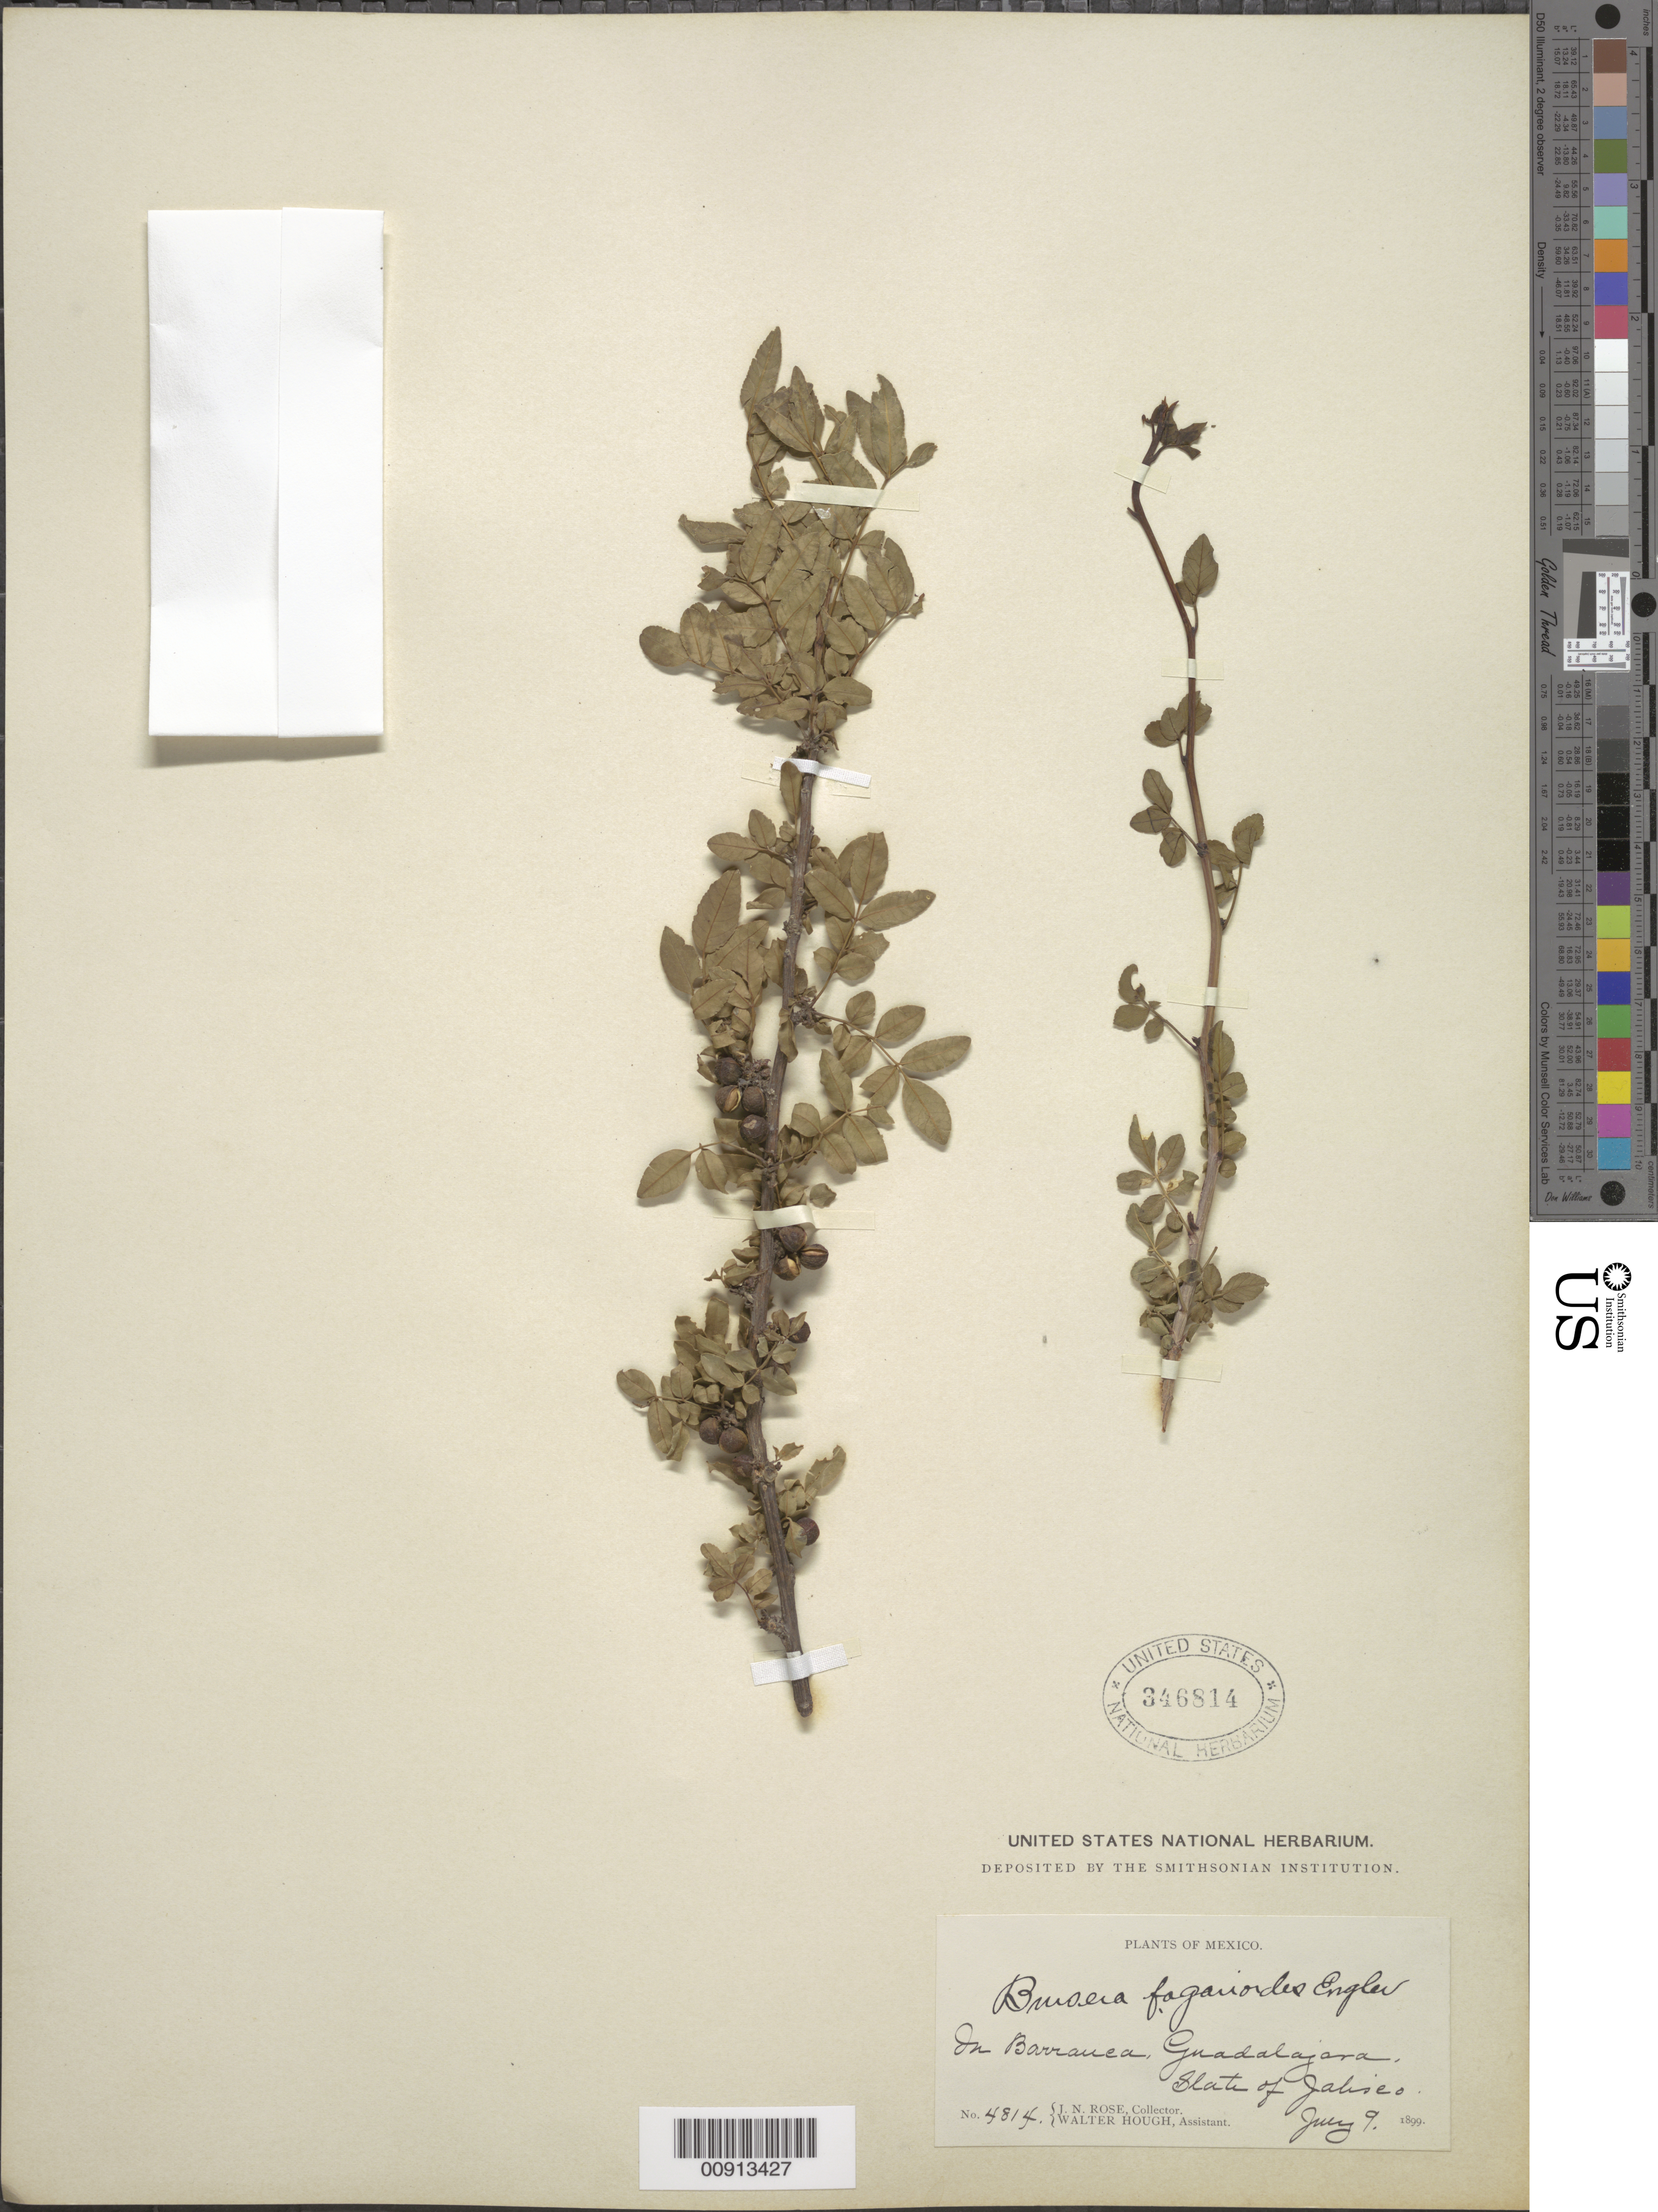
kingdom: Plantae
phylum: Tracheophyta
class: Magnoliopsida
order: Sapindales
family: Burseraceae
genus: Bursera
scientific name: Bursera inaguensis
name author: Britton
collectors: J. N. Rose & W. Hough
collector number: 4814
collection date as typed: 09 Jul 1899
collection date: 1899-07-09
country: Mexico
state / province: Jalisco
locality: In Barranca, Guadalajara, State of Jalisco.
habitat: In Barranca.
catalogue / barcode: US 346814